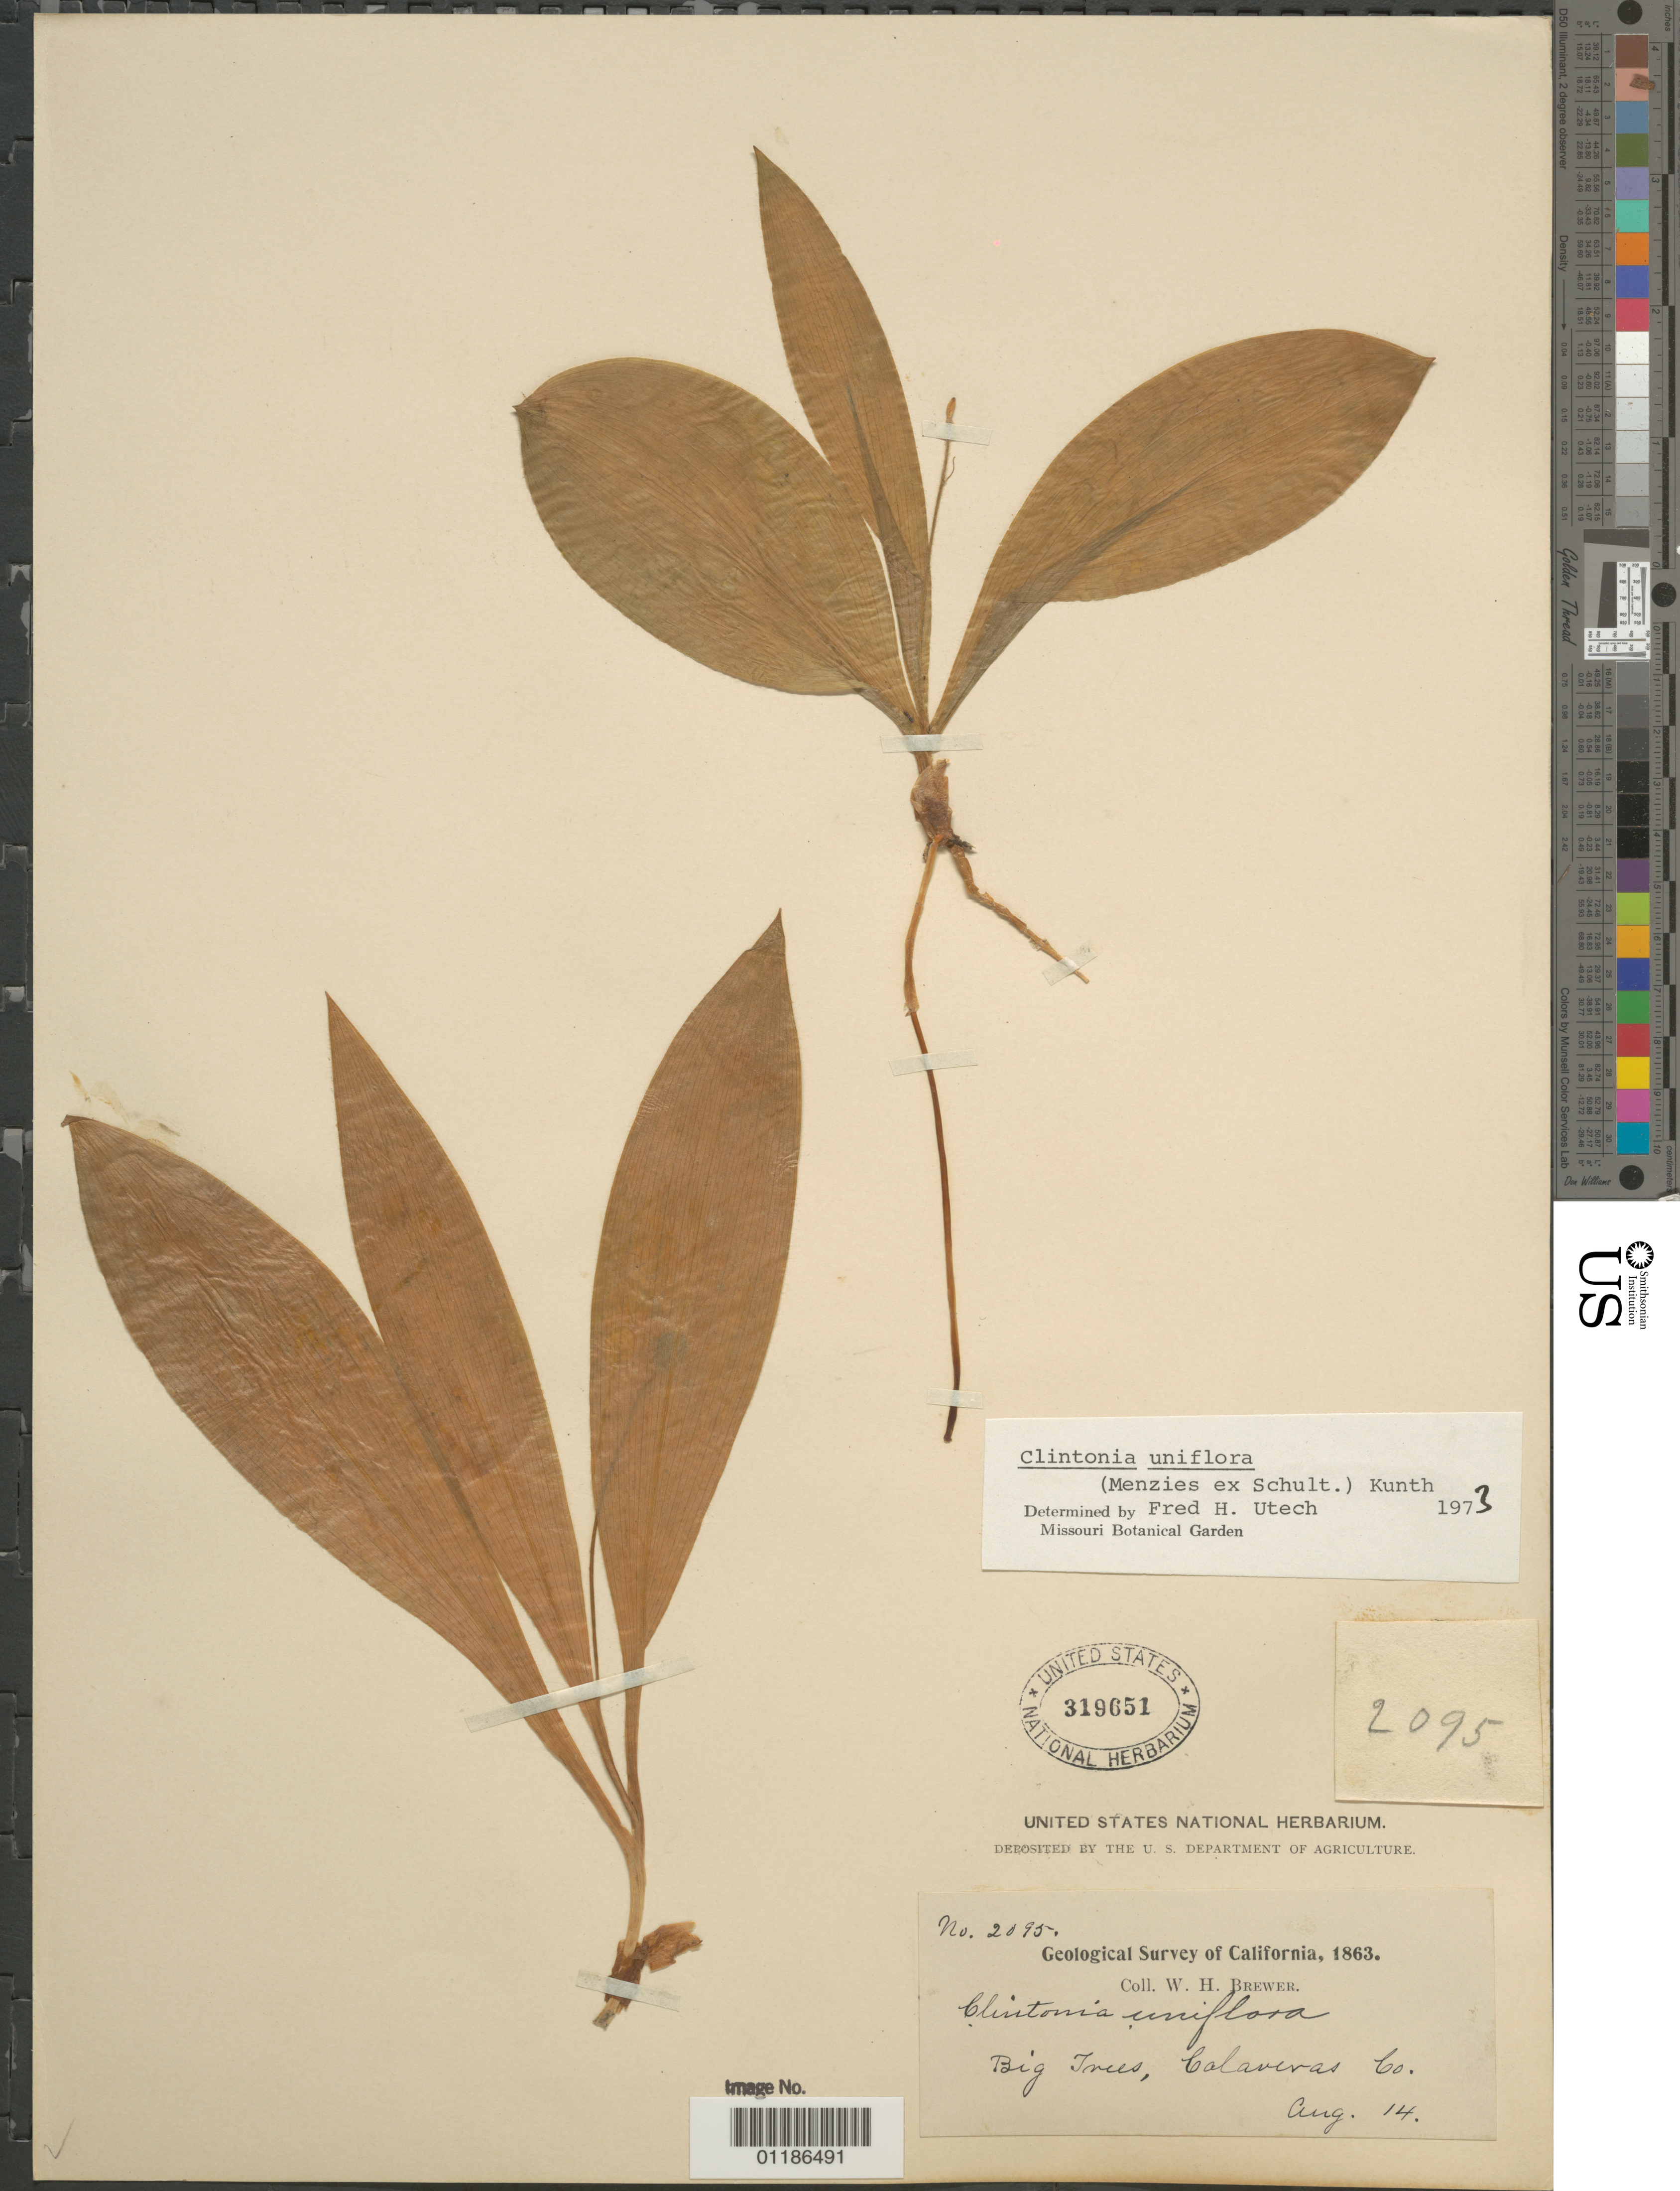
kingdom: Plantae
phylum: Tracheophyta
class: Liliopsida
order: Liliales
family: Liliaceae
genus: Clintonia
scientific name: Clintonia uniflora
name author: Kunth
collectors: W. H. Brewer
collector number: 2095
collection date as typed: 14 Aug 1863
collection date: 1863-08-14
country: United States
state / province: California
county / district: Calaveras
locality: Big Trees.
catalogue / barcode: US 319651